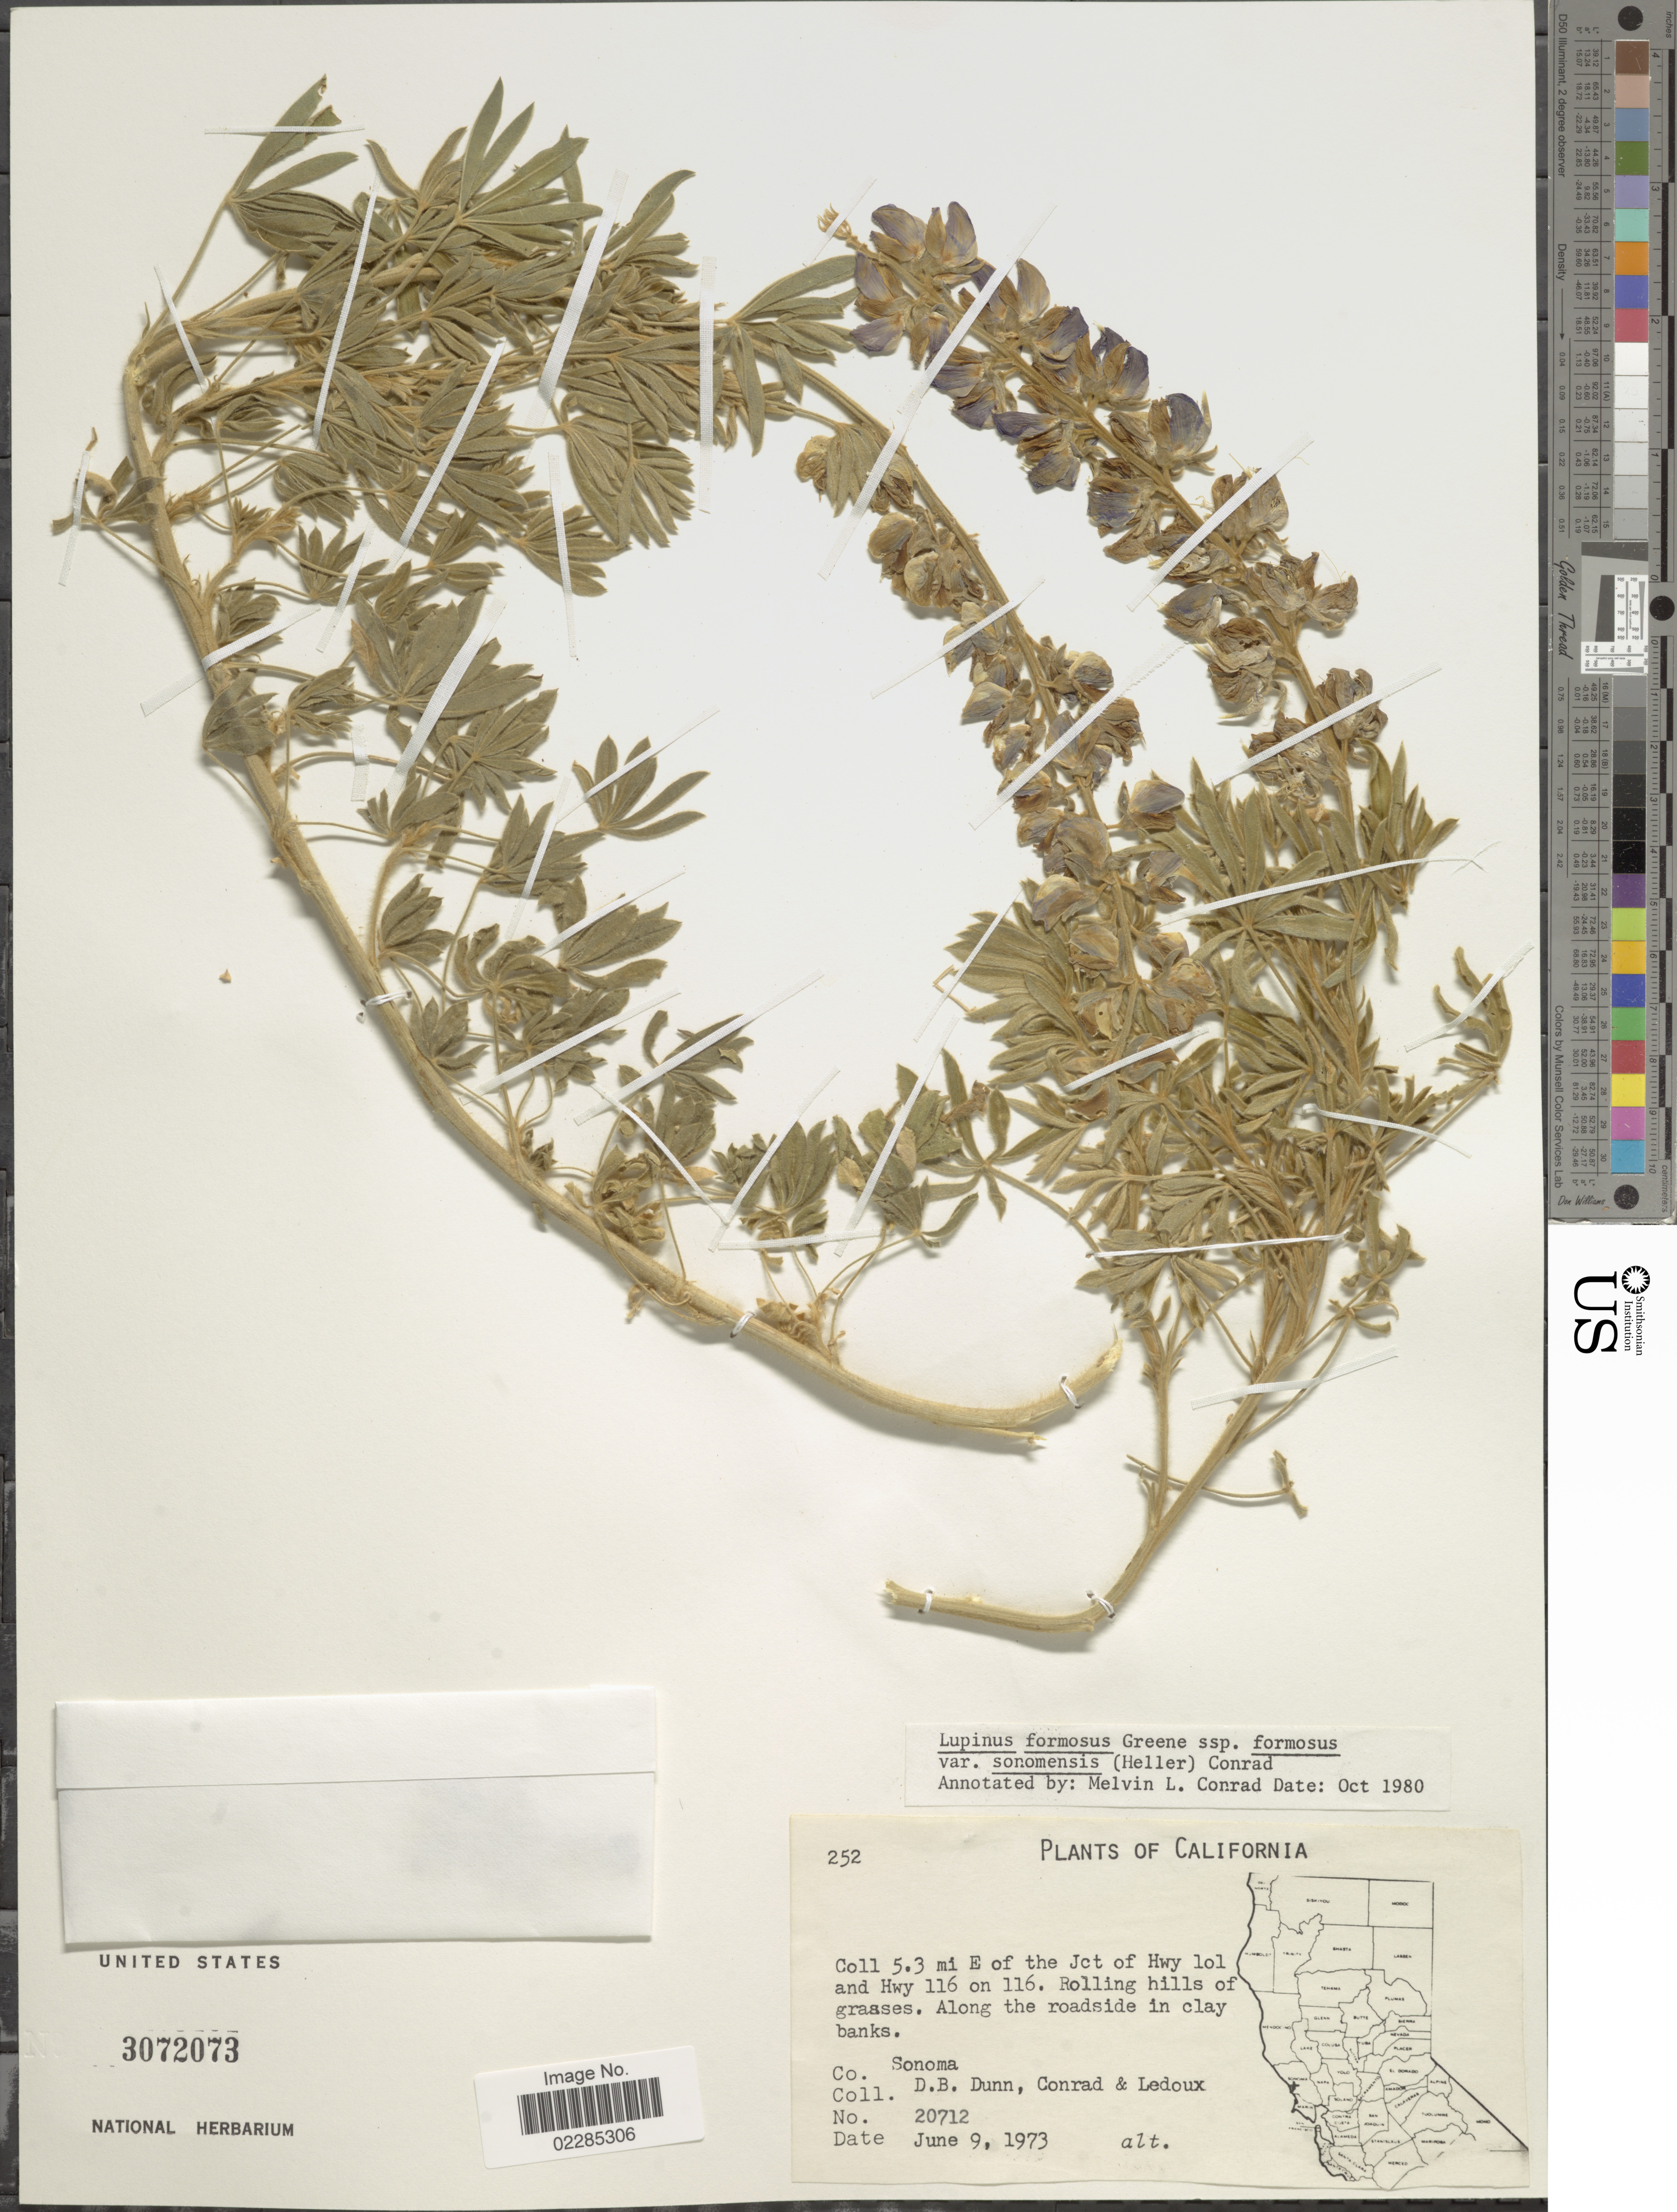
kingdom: Plantae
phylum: Tracheophyta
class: Magnoliopsida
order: Fabales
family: Fabaceae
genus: Lupinus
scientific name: Lupinus formosus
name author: Greene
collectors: D. B. Dunn, Conrad & -. Ledoux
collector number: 20712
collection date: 1973-06-09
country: United States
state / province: California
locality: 5.3 mi E of the Jct of Hwy lol and Hwy 116 on 116. Rolling hills of grasses. Along the roadside in clay banks, Co Sonoma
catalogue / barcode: US 3072073